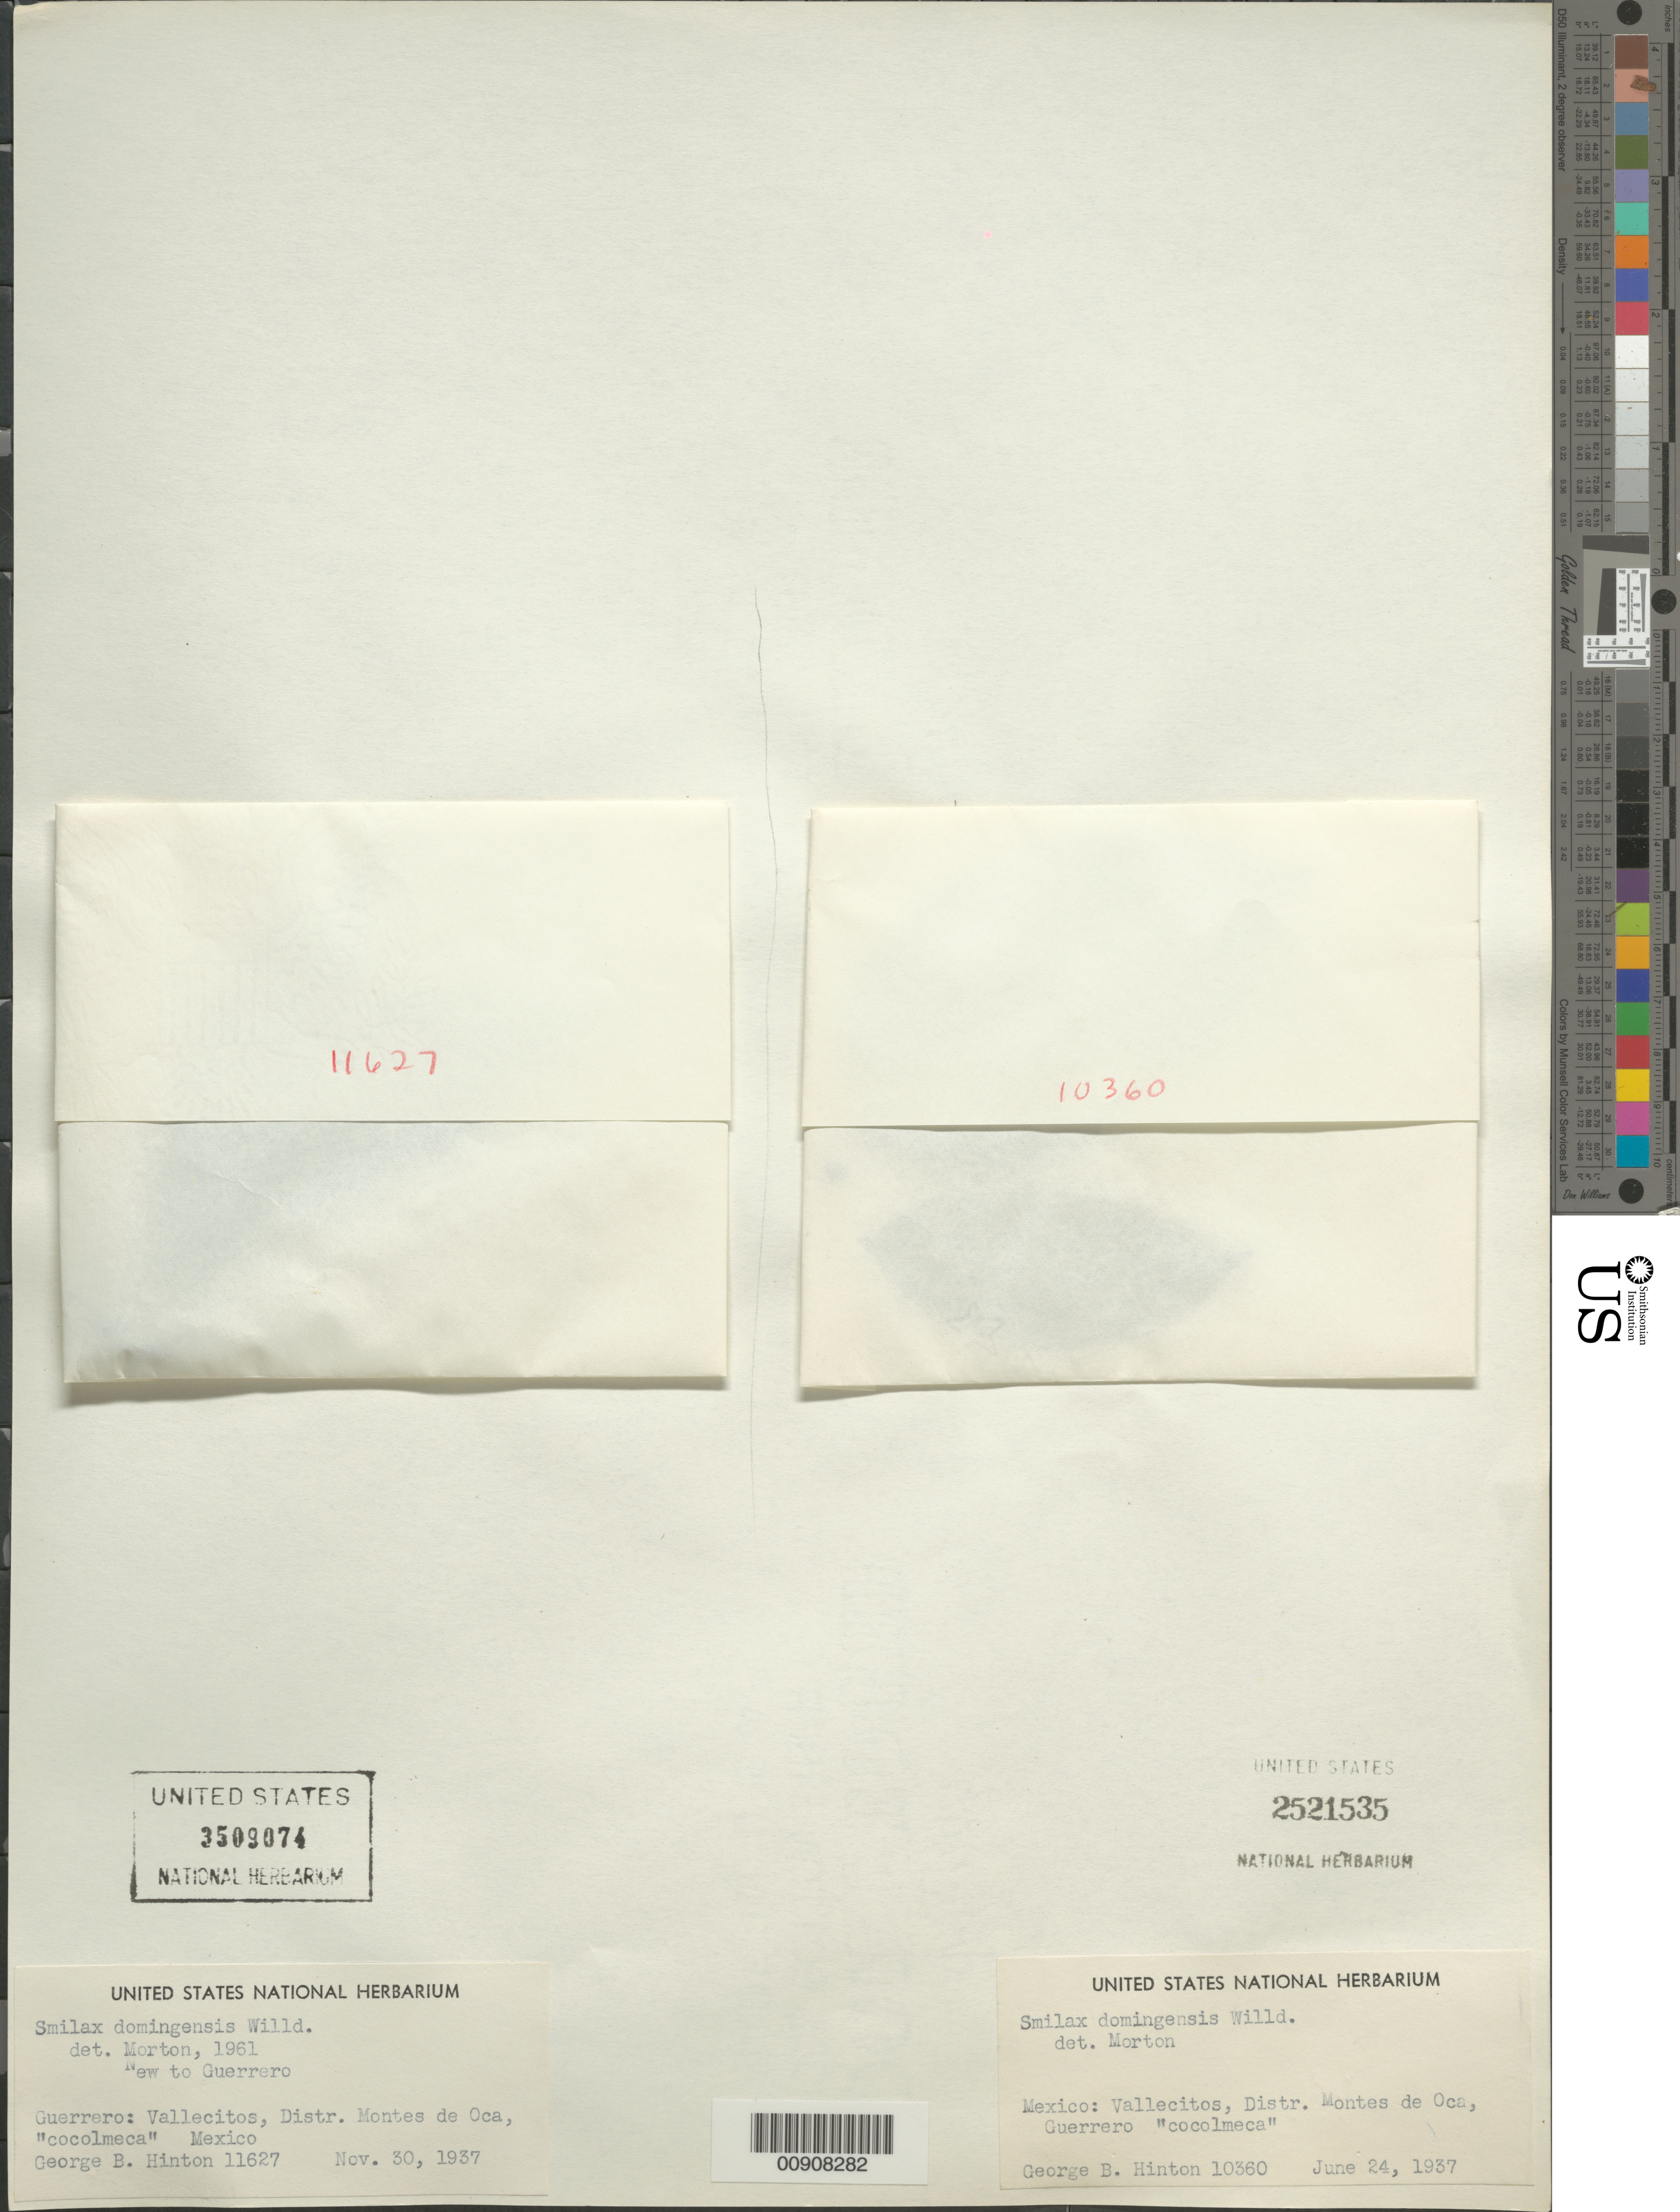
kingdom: Plantae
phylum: Tracheophyta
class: Liliopsida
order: Liliales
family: Smilacaceae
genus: Smilax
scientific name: Smilax domingensis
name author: Willd.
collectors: G. B. Hinton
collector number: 11627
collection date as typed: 30 Nov 1937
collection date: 1937-11-30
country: Mexico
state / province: Guerrero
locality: Vallecitos, Distr. Montes de Oca, Guerrero.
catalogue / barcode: US 3509074-2